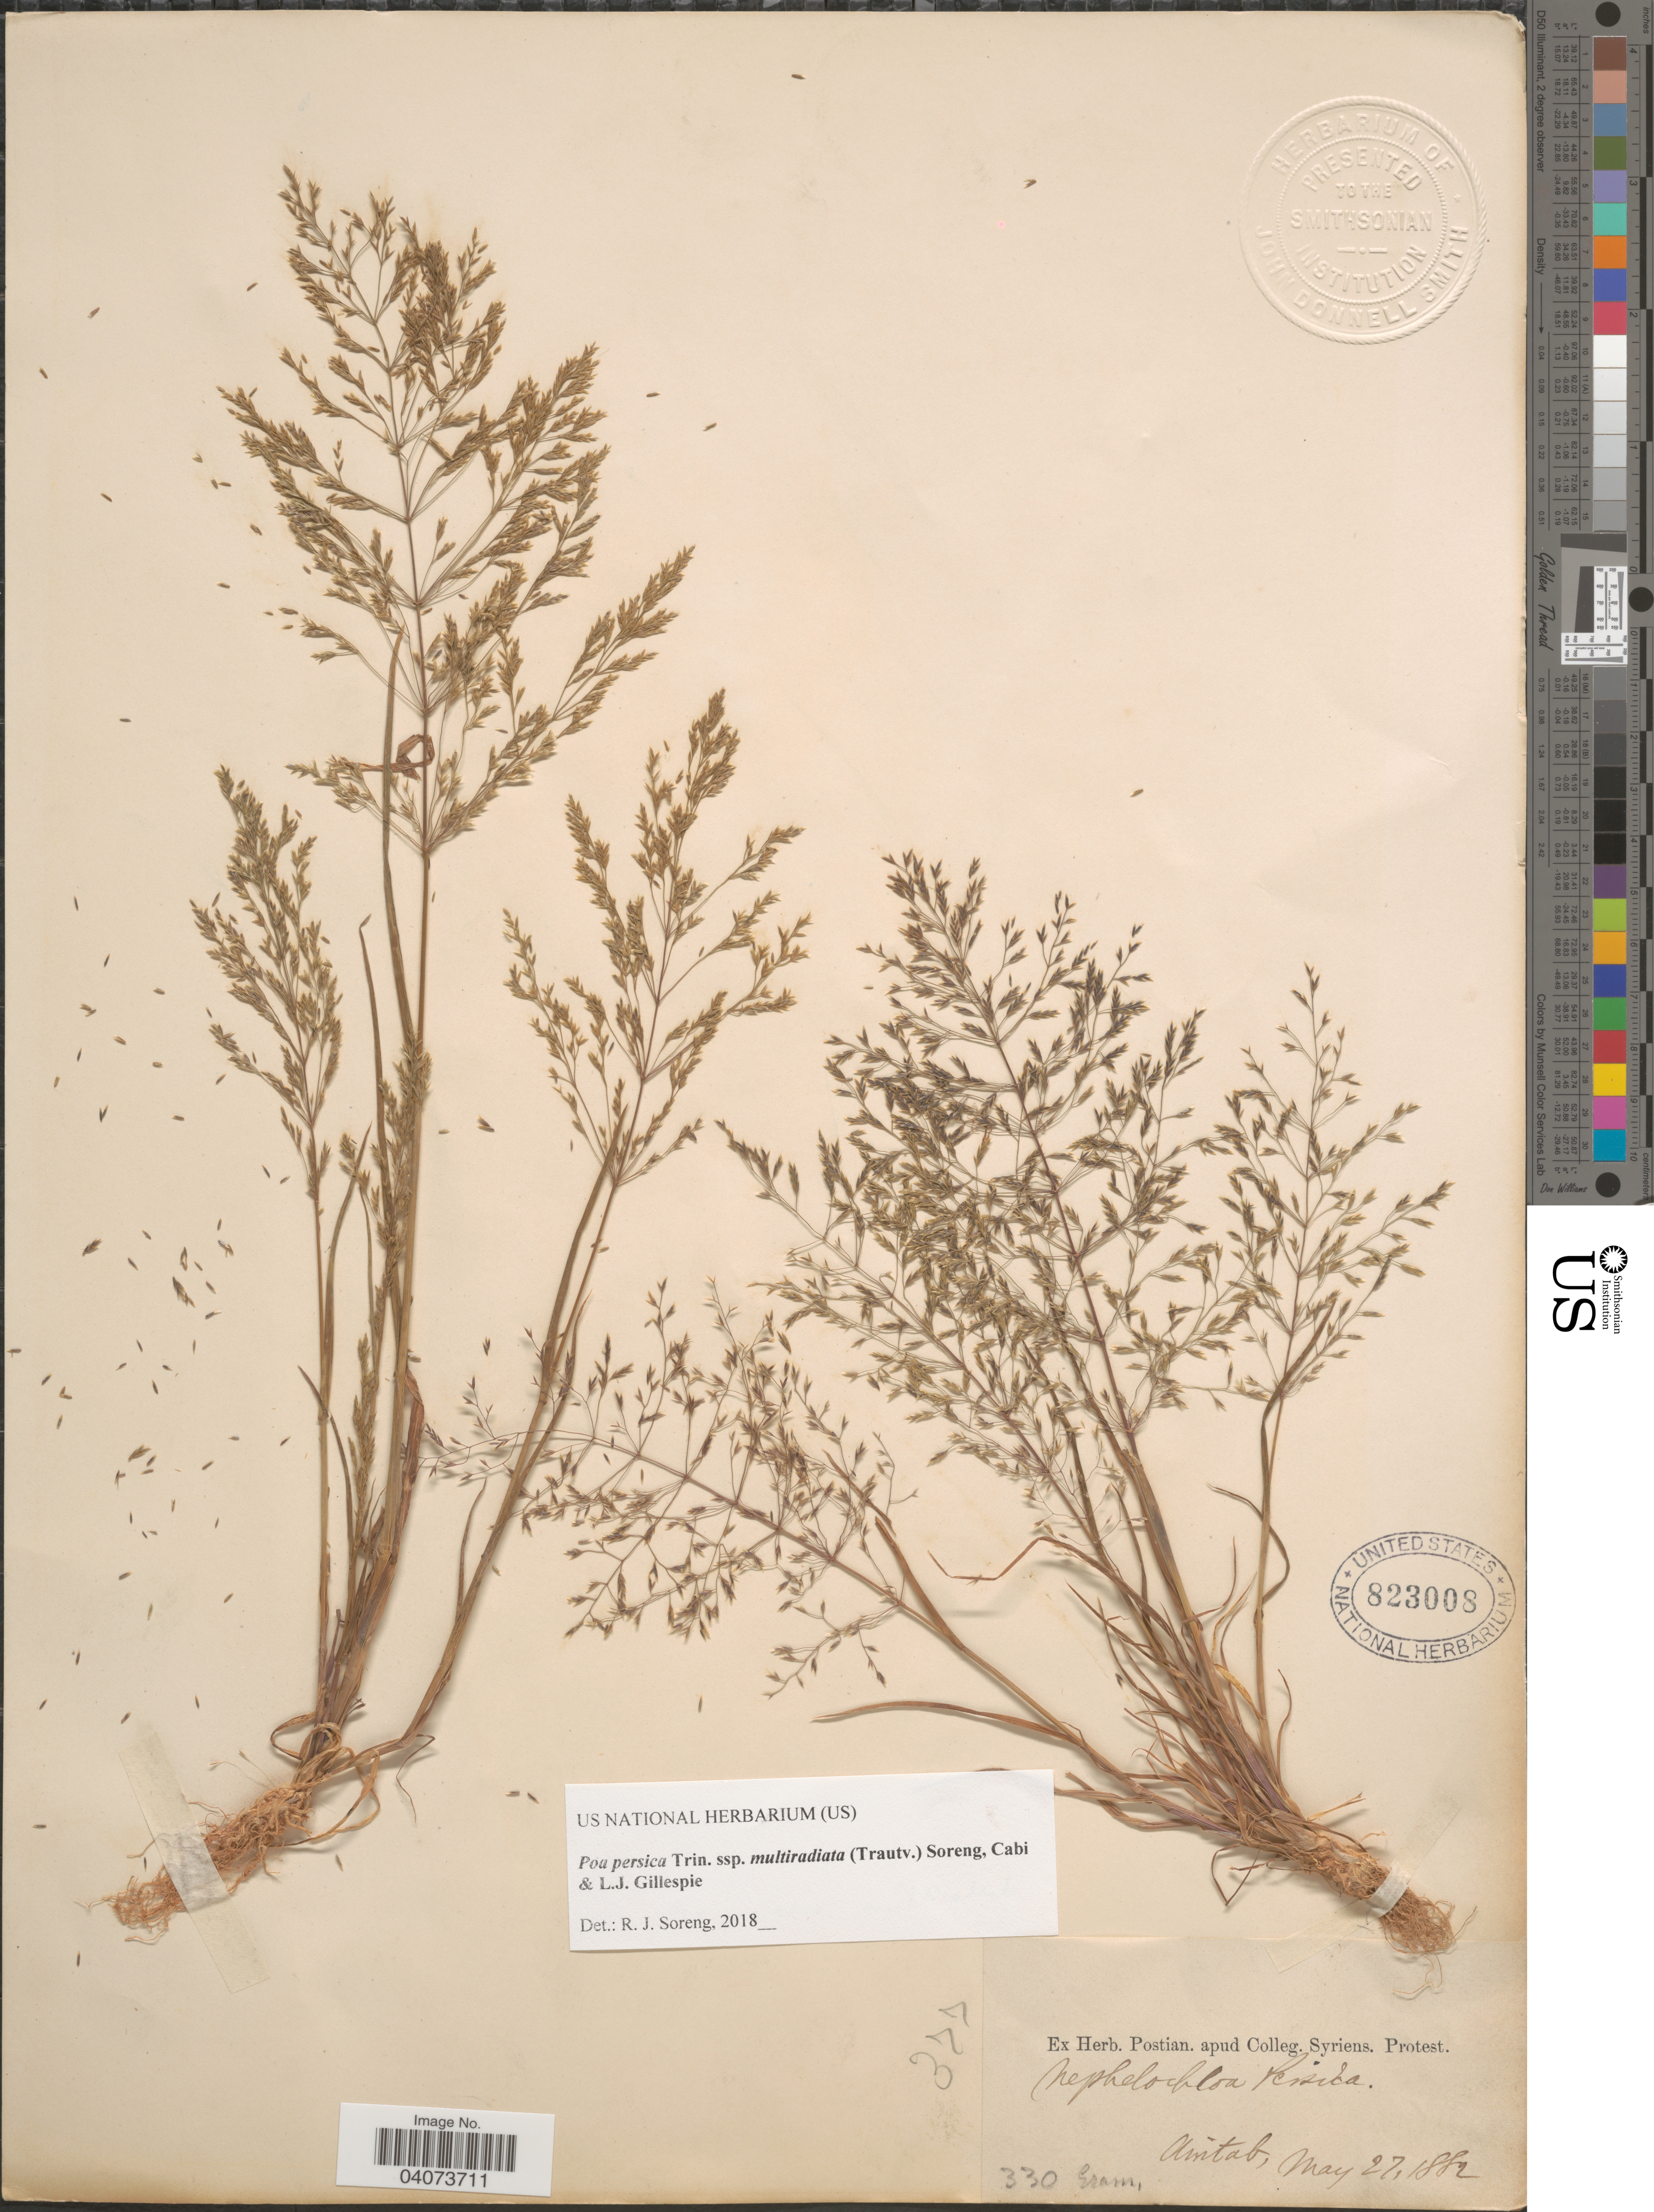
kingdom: Plantae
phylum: Tracheophyta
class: Liliopsida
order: Poales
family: Poaceae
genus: Poa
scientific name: Poa persica subsp. multiradiata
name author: (Trautv.) Soreng et al.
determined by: Soreng, Robert J., Research Associate (BOT), Smithsonian Institution - National Museum of Natural History (UNITED STATES)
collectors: F. P. Shepard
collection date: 1882-05-27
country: Turkey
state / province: Gaziantep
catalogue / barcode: US 823008